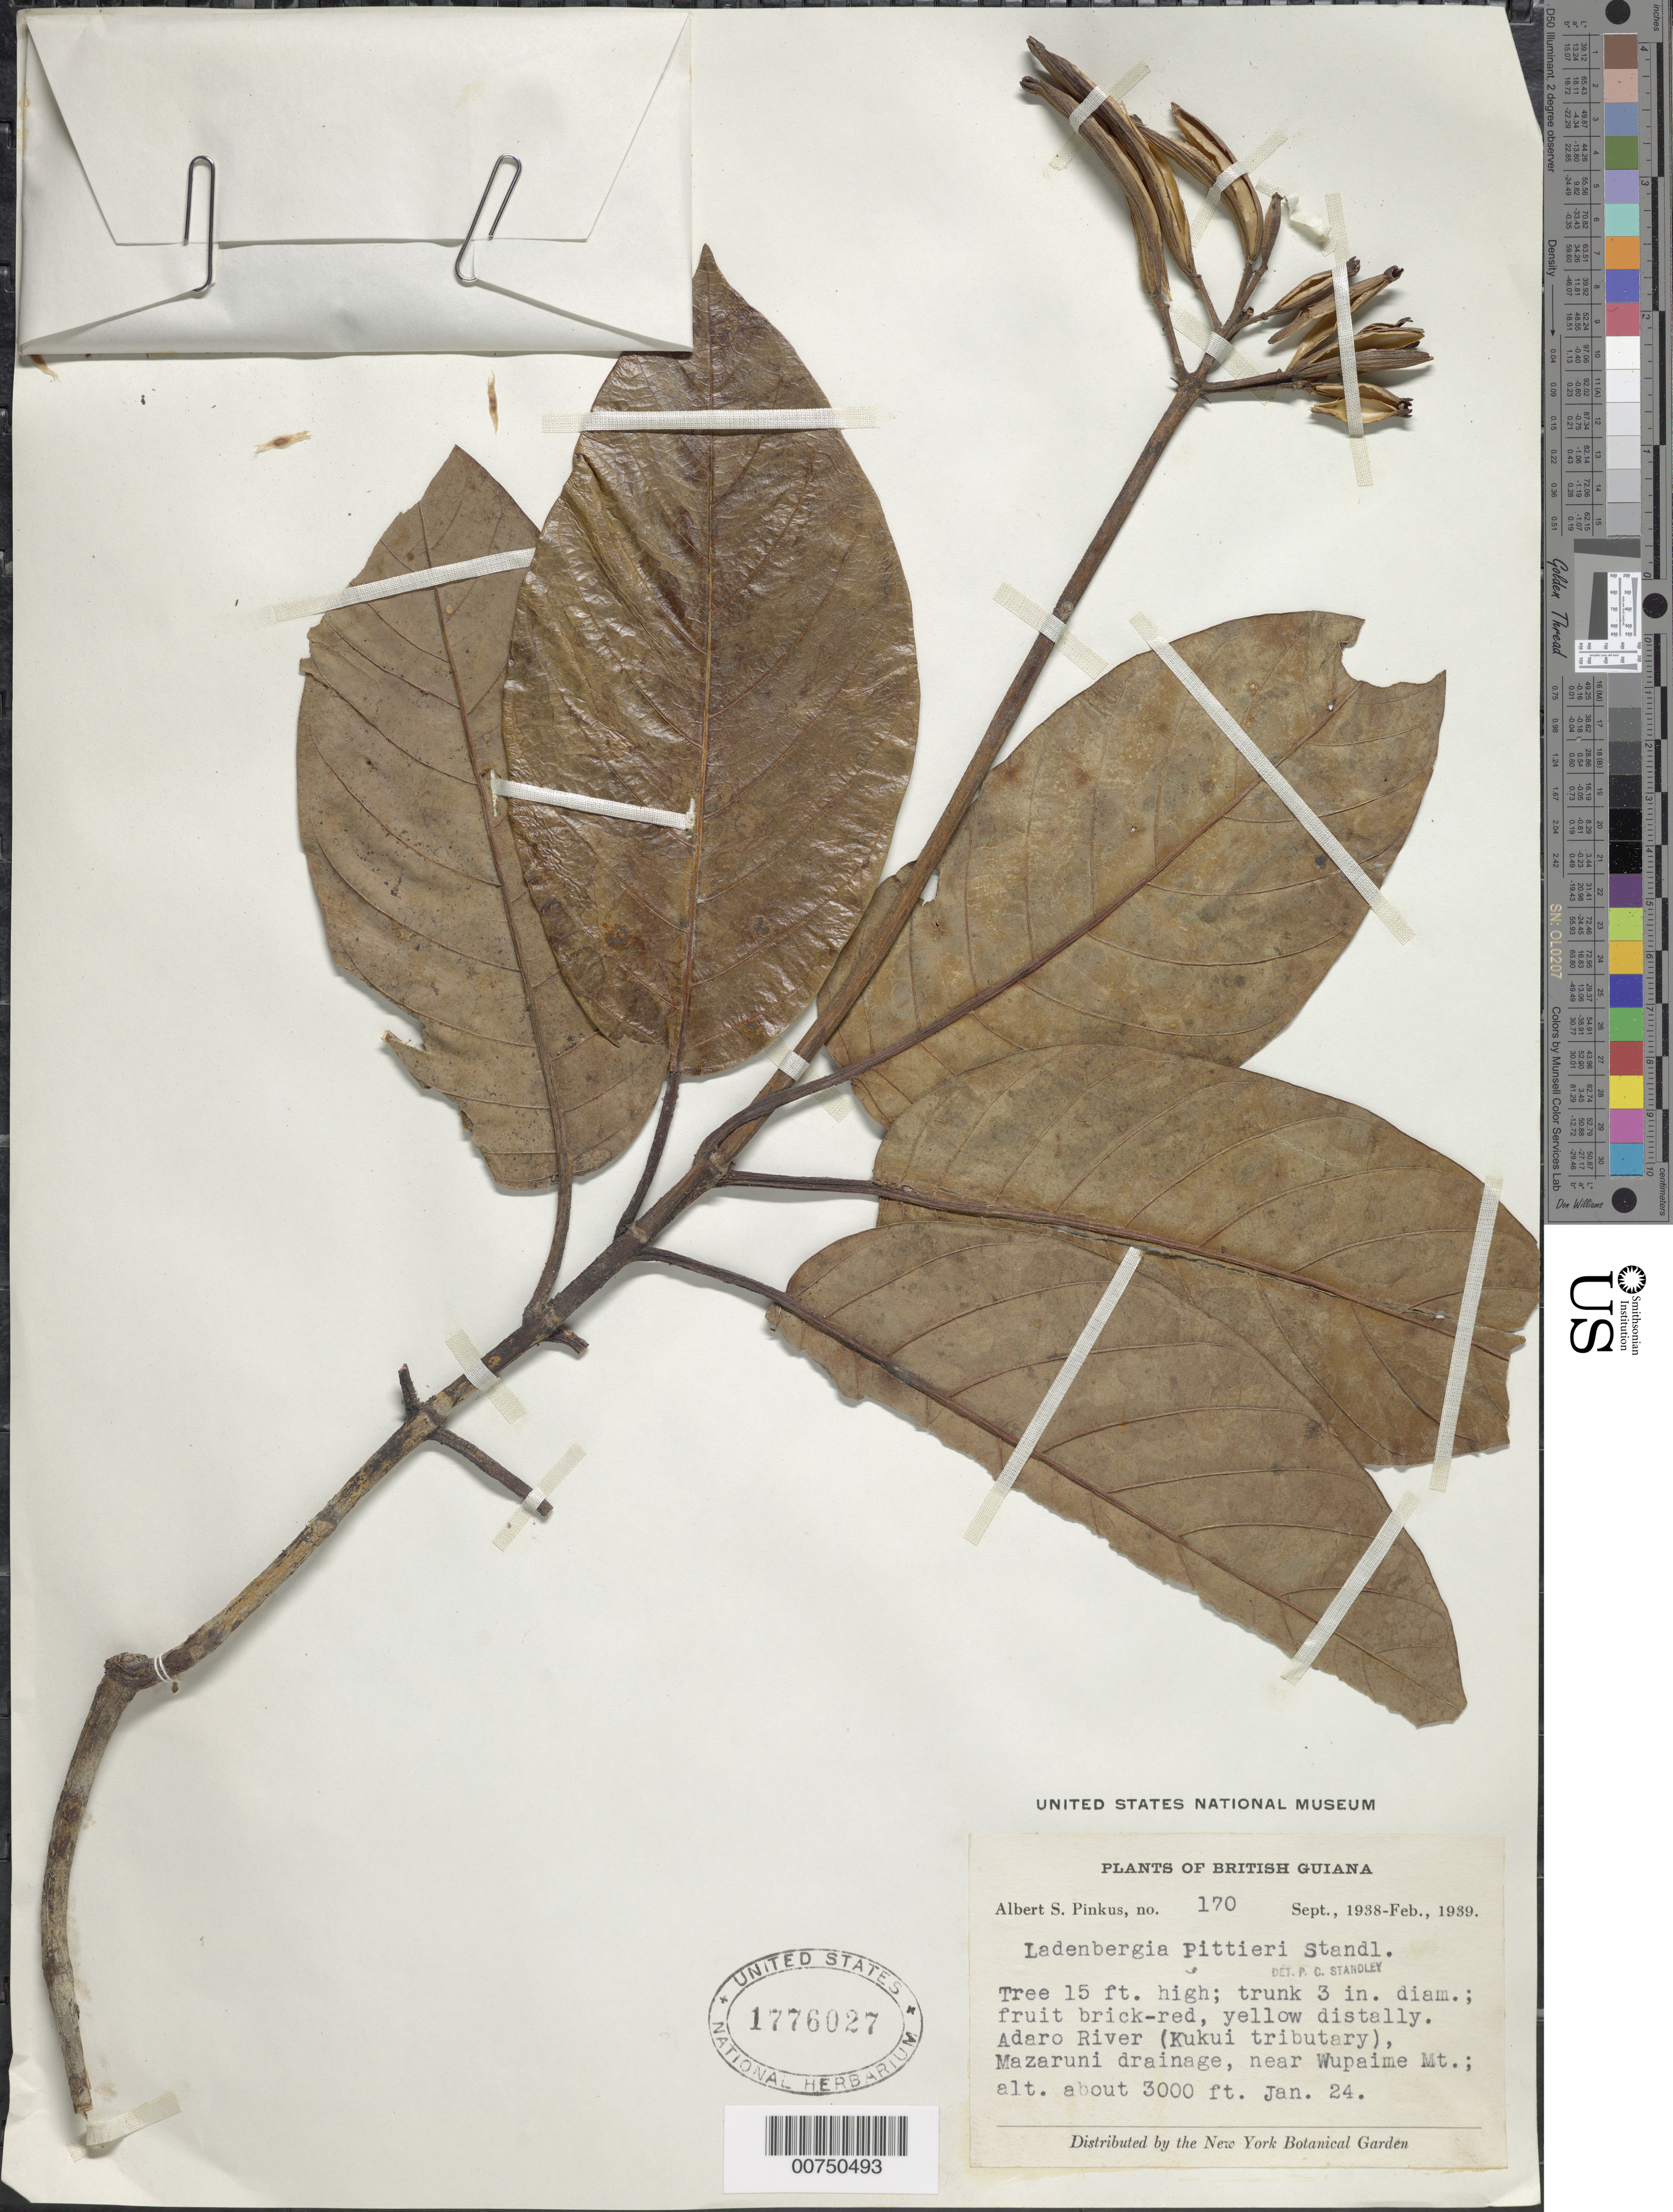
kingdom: Plantae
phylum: Tracheophyta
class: Magnoliopsida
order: Gentianales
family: Rubiaceae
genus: Ladenbergia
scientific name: Ladenbergia pittieri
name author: Standl.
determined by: Standley, Paul C.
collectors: A. Pinkus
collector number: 170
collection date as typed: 24-Jan-39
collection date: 1939-01-24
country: Guyana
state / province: Cuyuni-Mazaruni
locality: Adaro R. (Kukui trib.), Mazaruni drainage, near Wupaima Mt.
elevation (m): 914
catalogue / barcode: US 1776027